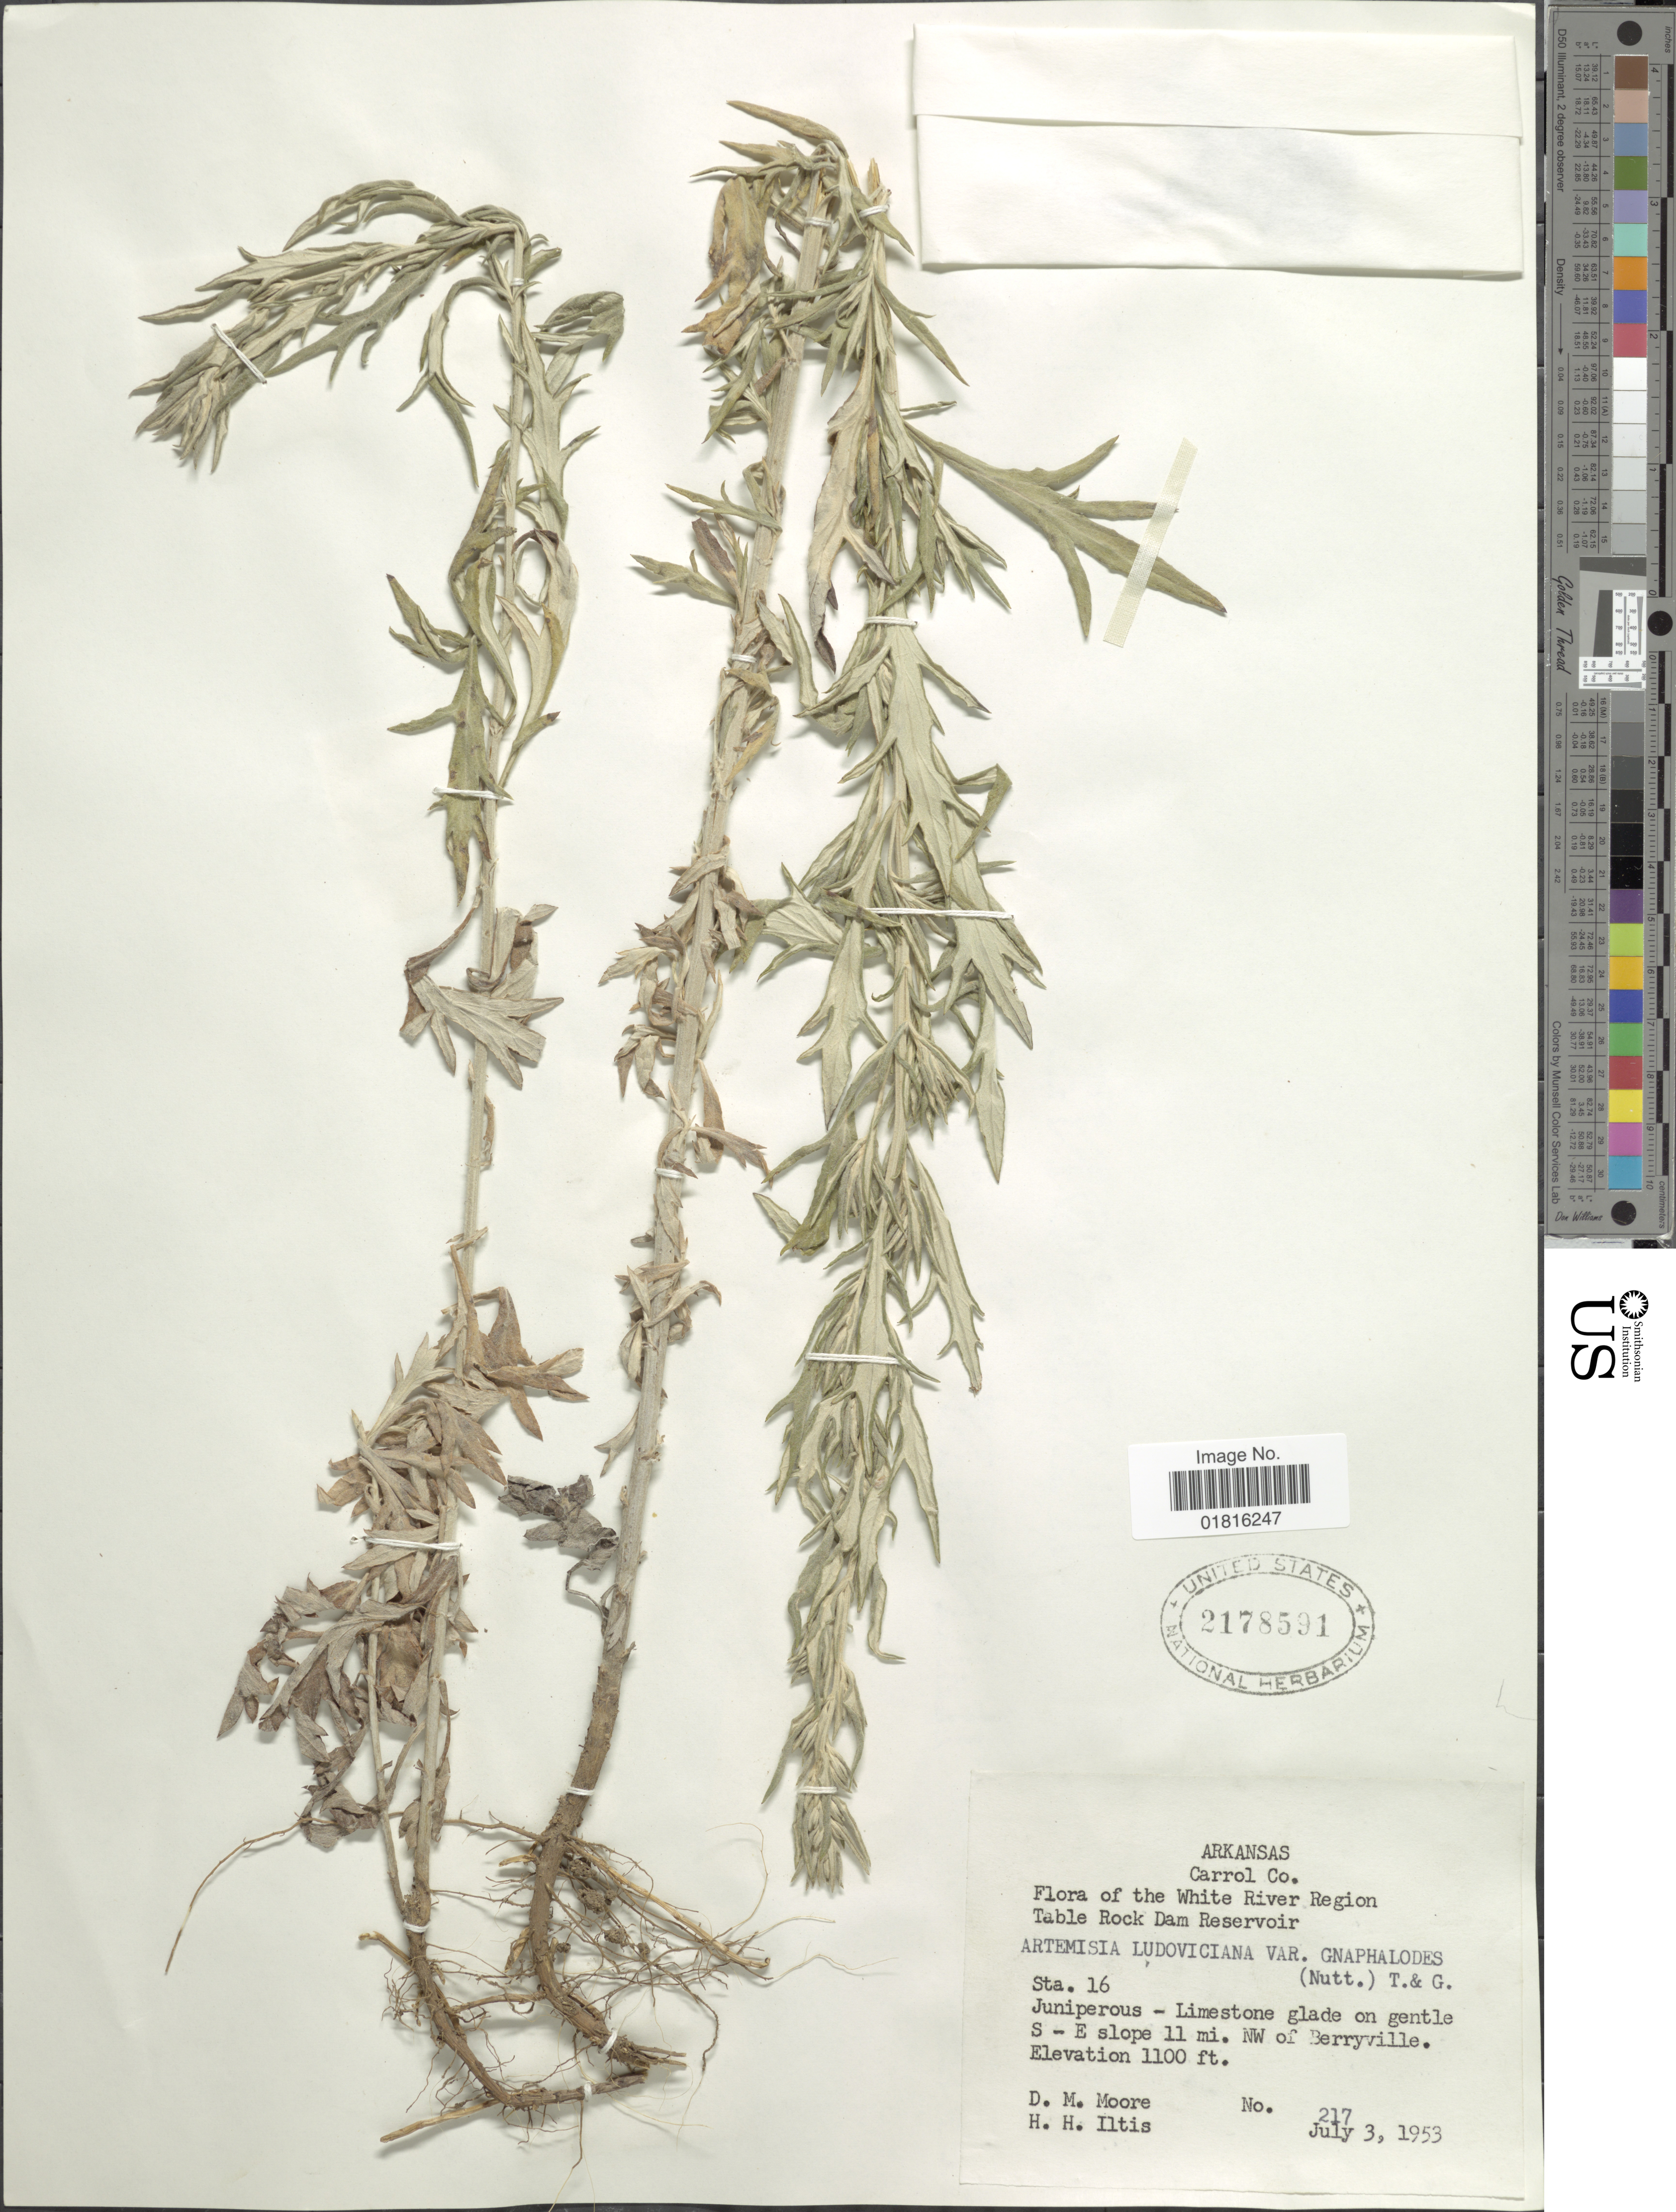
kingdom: Plantae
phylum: Tracheophyta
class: Magnoliopsida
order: Asterales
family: Asteraceae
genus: Artemisia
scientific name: Artemisia ludoviciana subsp. gnaphalodes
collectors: D. Moore & H. H. Iltis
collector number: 217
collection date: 1953-07-03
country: United States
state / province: Arkansas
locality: Carrol Co, The White River Region, Table Rock Dam Reservoir, Sta 16, Juniperous - Limestone glade on gentle S - E slope 11 mi NW of Berryville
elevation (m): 335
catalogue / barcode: US 2178591